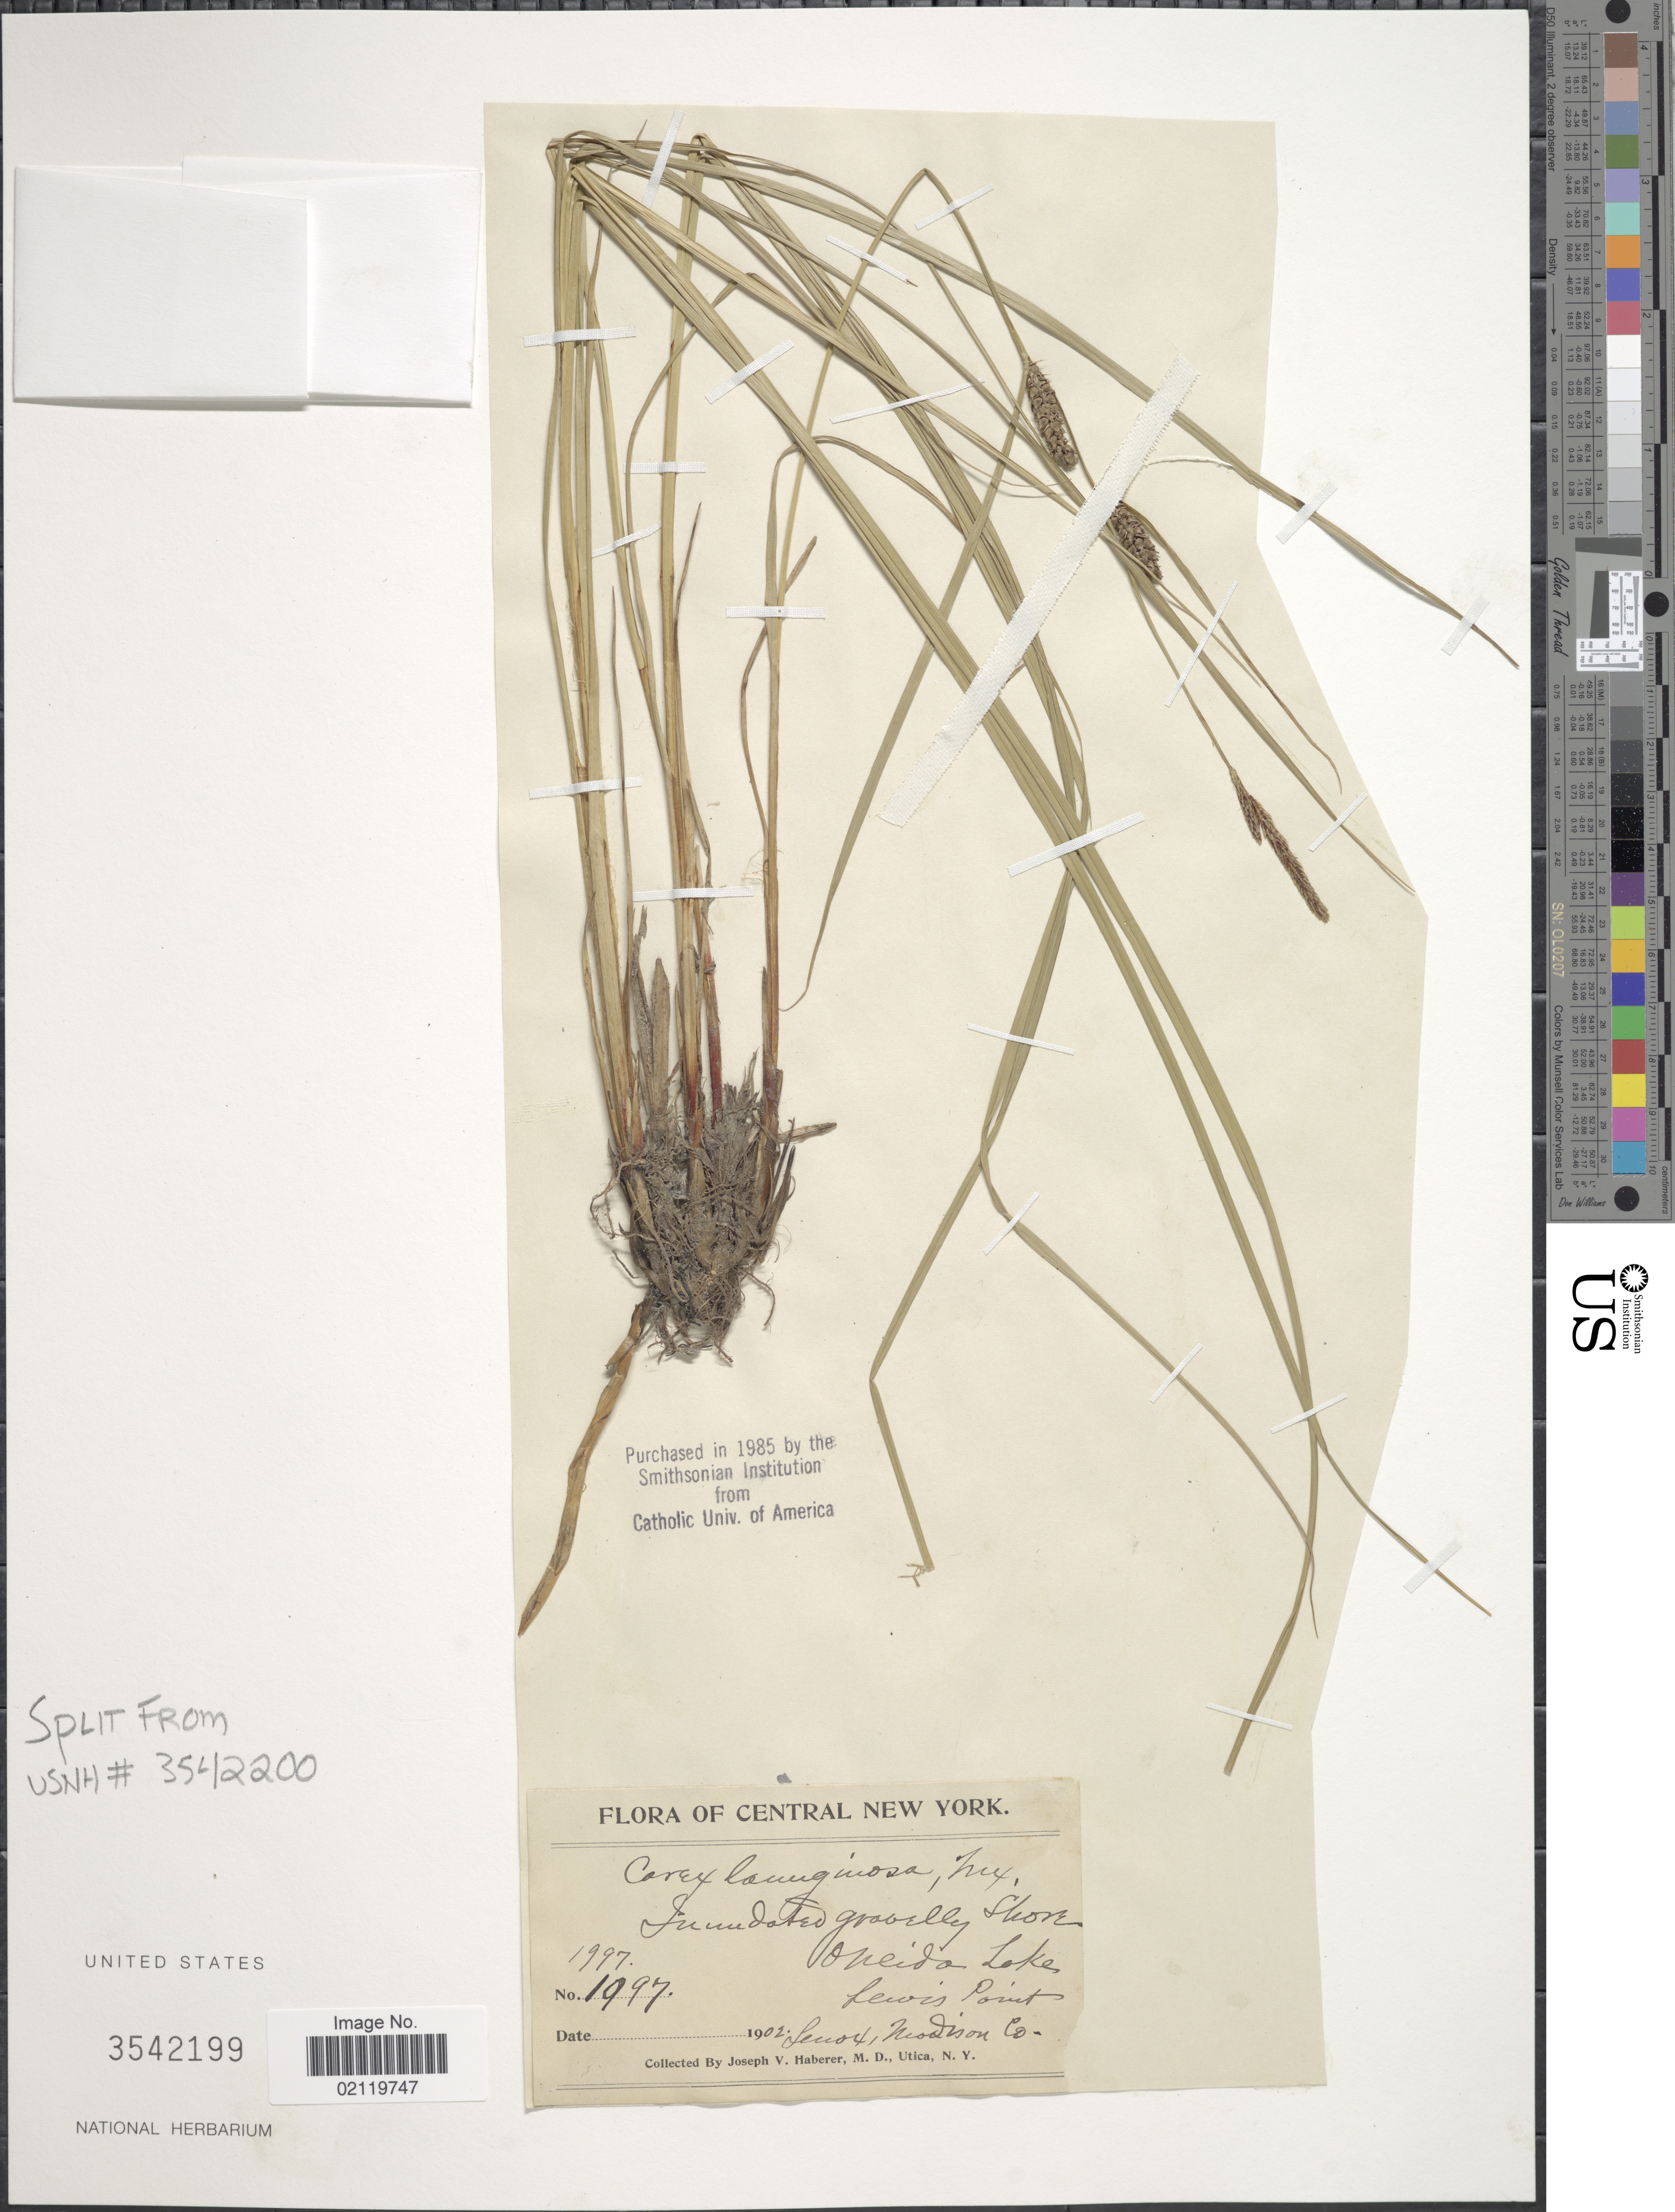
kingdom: Plantae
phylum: Tracheophyta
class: Liliopsida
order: Poales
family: Cyperaceae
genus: Carex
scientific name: Carex pellita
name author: Muhl. ex Willd.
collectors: J. V. Haberer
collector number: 1997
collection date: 1902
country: United States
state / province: New York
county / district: Oneida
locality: Central New York. Inundated gravelly Shore. Oneida Lake, Lewis Point. Lenox, Madison Co.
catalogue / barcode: US 3542199